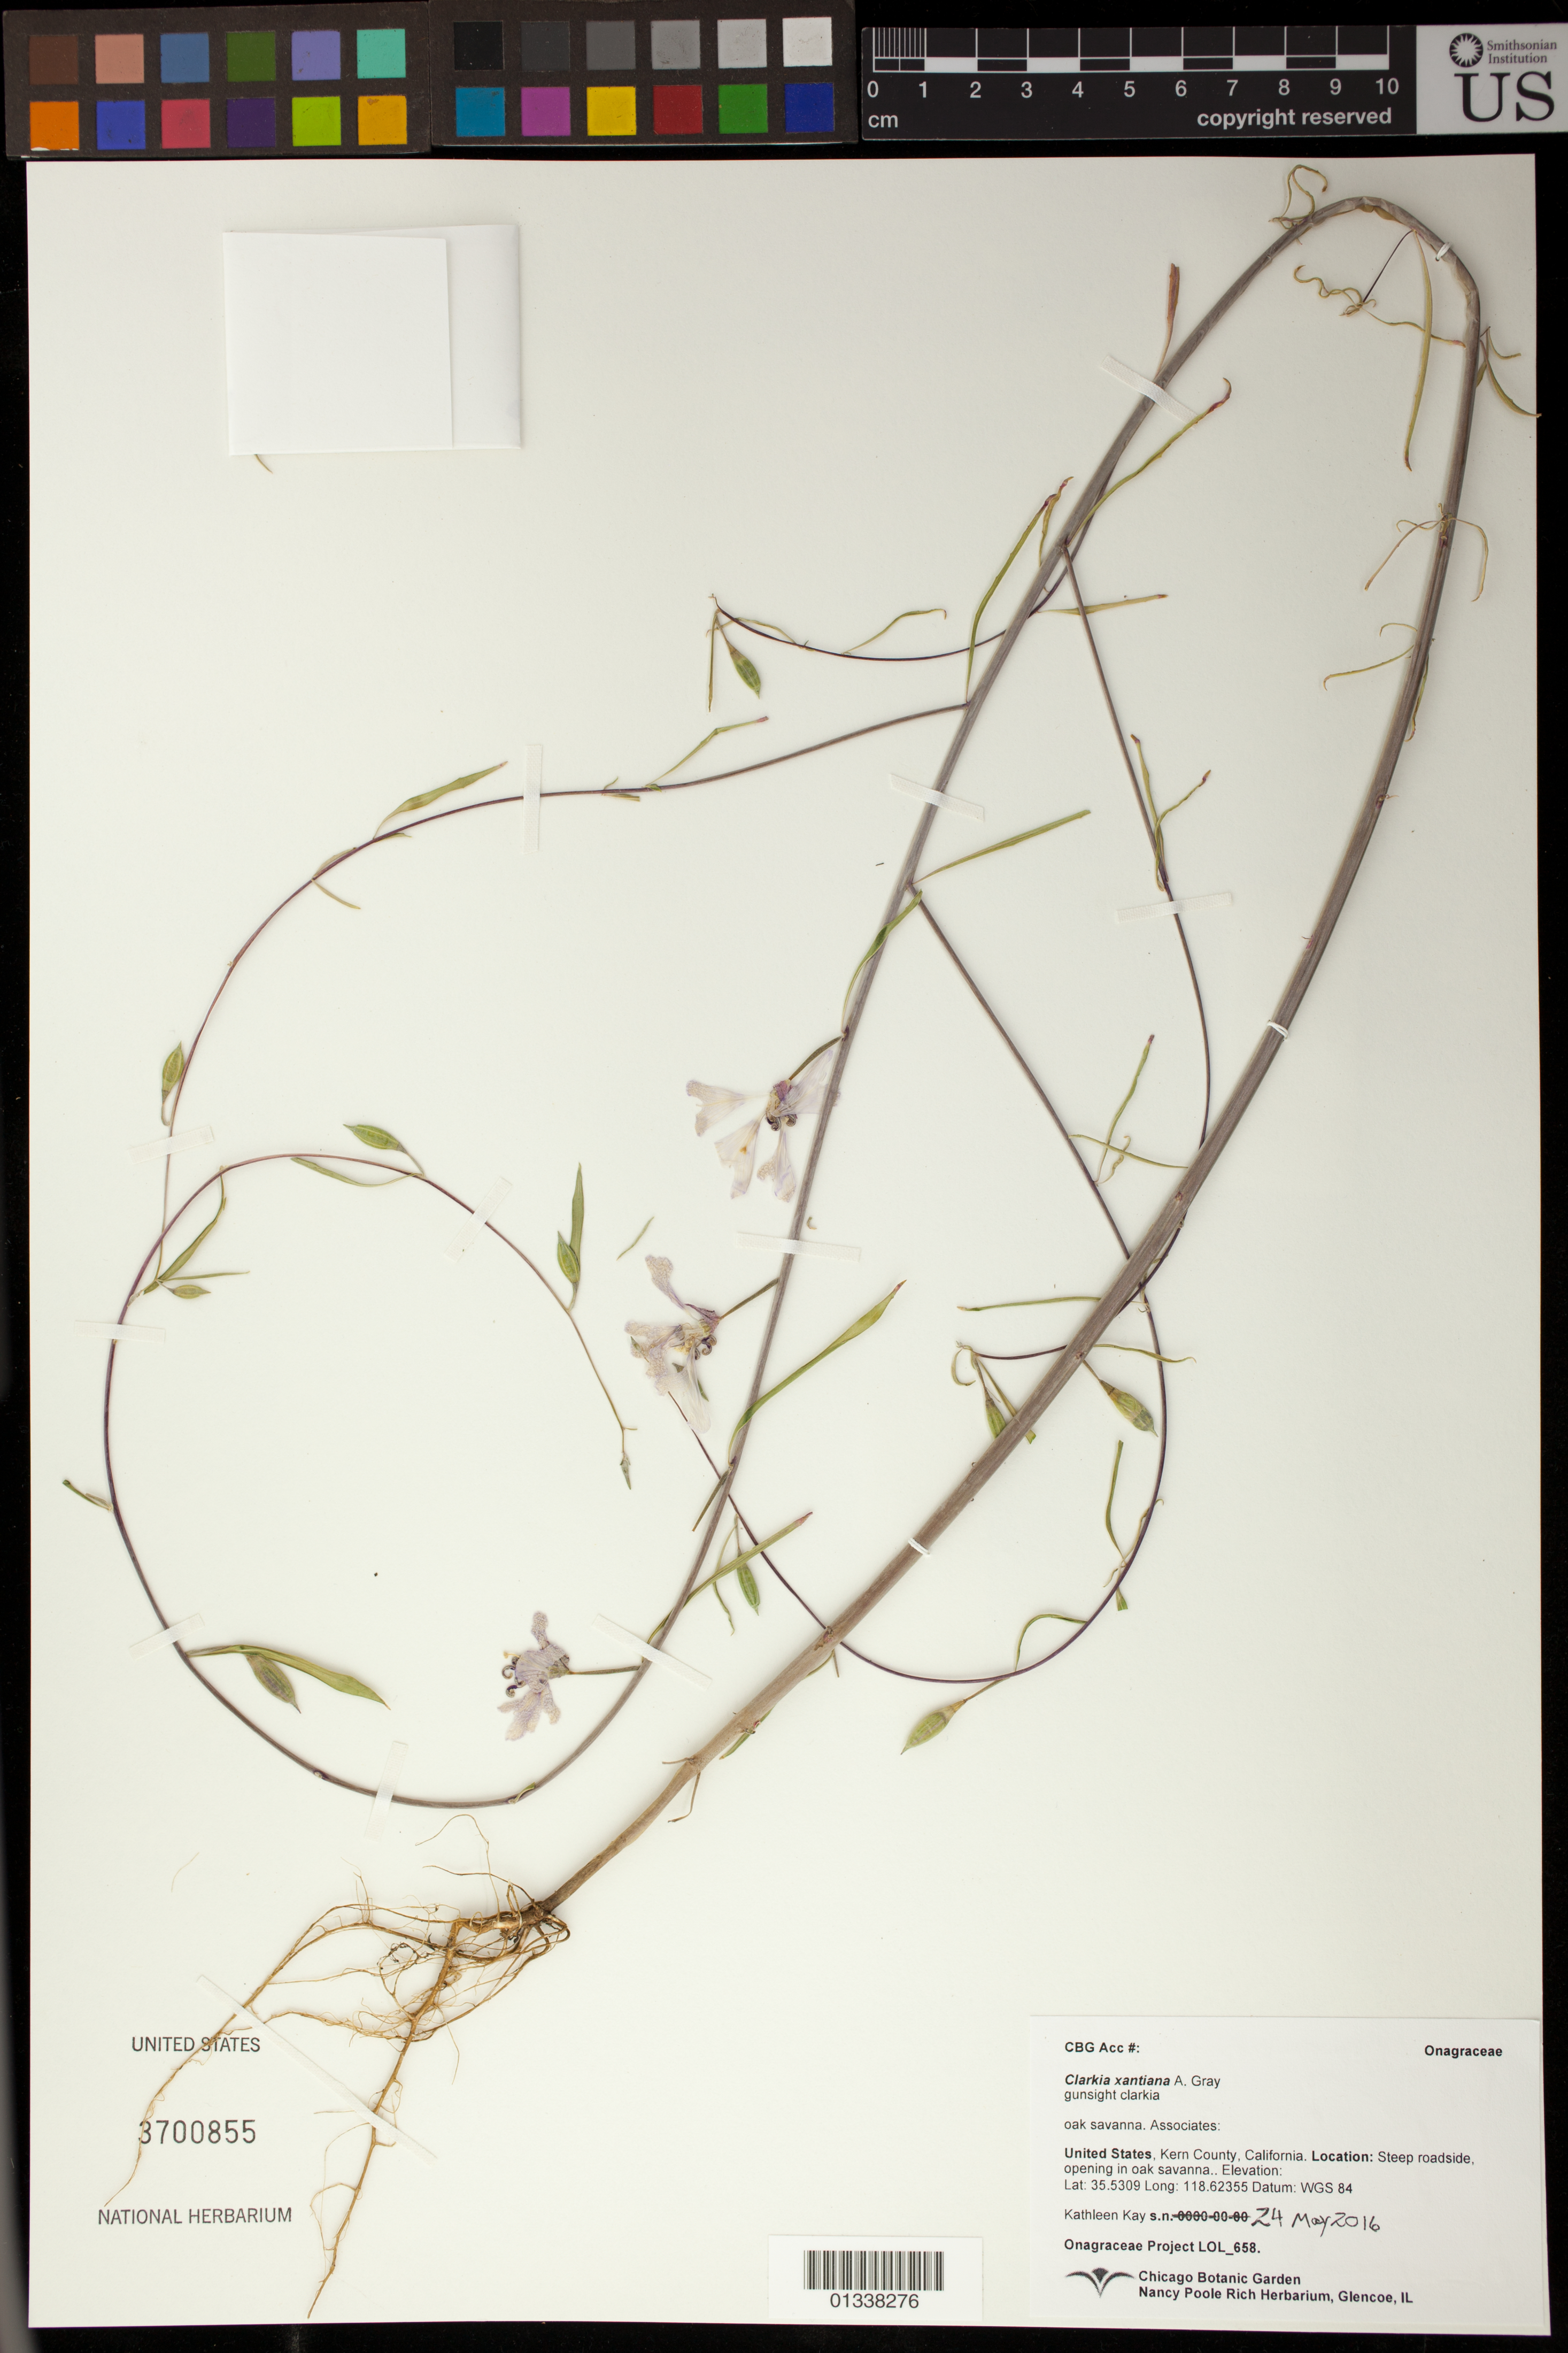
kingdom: Plantae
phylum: Tracheophyta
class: Magnoliopsida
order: Myrtales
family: Onagraceae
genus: Clarkia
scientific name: Clarkia xantiana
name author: A. Gray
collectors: K. Kay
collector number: LOL 658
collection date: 2016-05-24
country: United States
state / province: California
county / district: Kern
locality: Kern Canyon Road, steep roadside, opening in oak savanna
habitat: oak savanna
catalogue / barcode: US 3700855